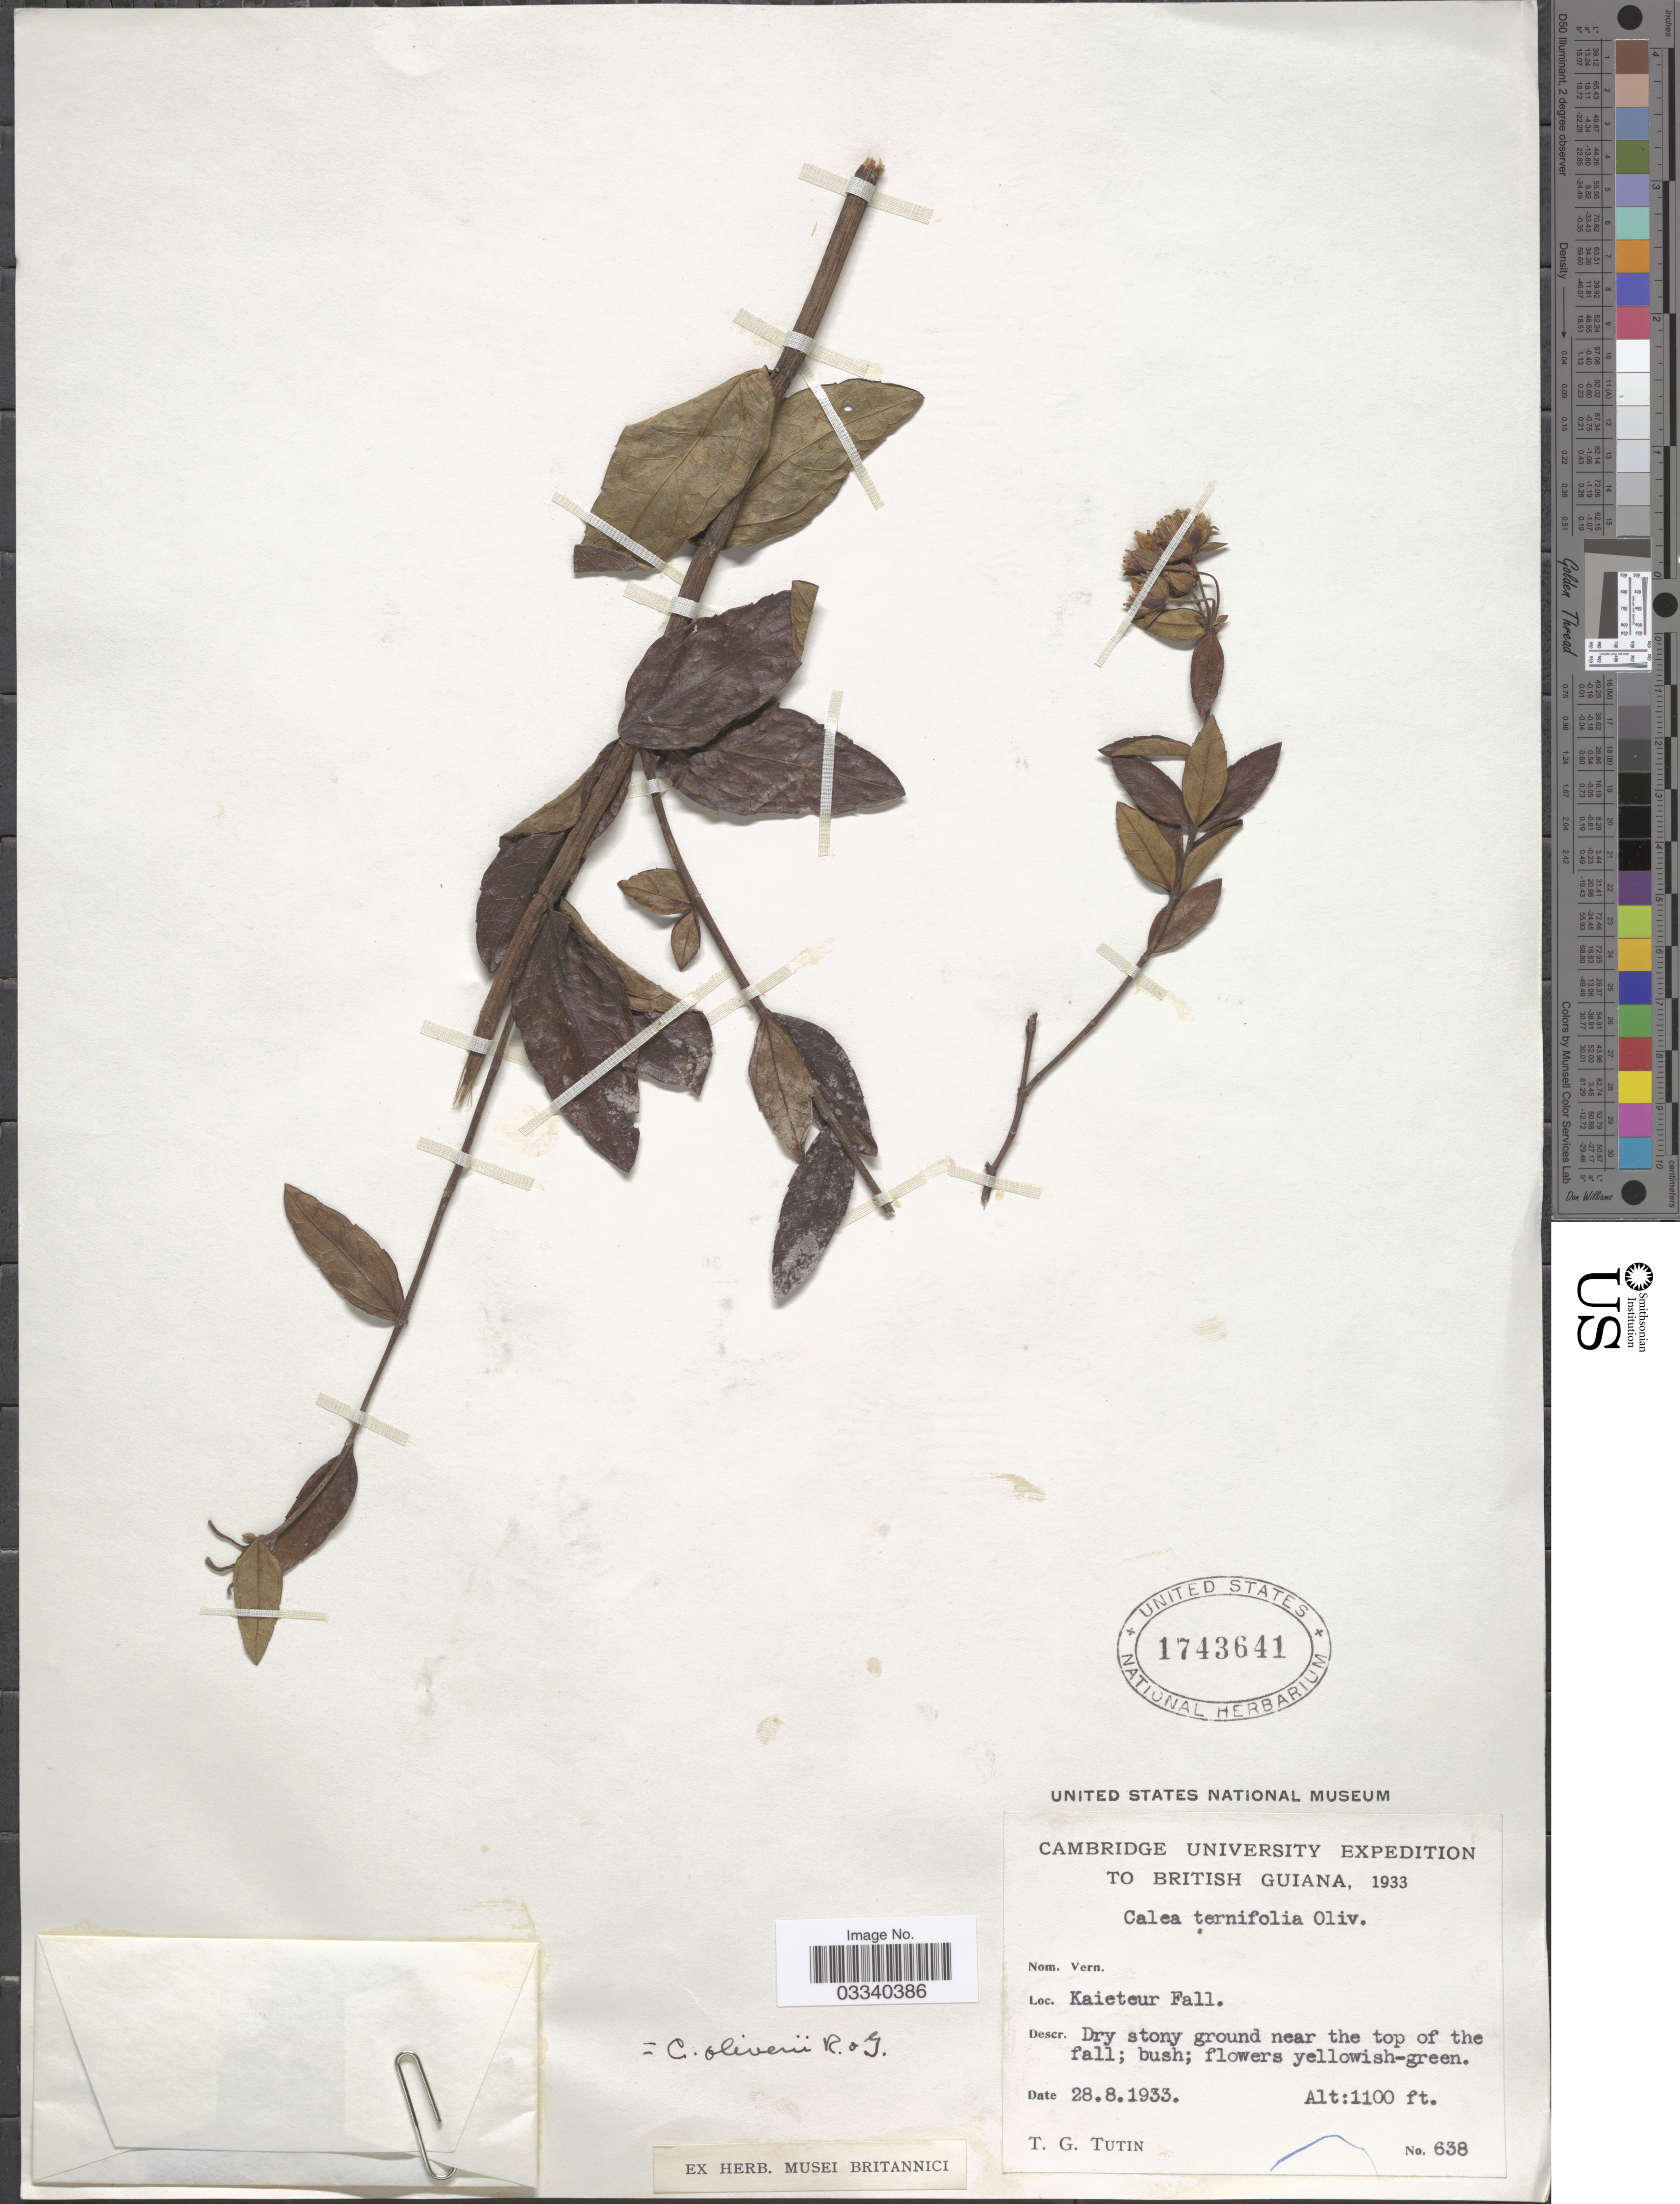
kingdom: Plantae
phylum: Tracheophyta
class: Magnoliopsida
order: Asterales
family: Asteraceae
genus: Calea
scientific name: Calea oliveri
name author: B.L. Rob. & Greenm.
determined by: Bueno, Vinicius Resende, (ICN), Universidade Federal do Rio Grande do Sul (BRAZIL)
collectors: T. G. Tutin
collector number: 638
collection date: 1933-08-28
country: Guyana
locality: British Guiana, Kaieteur Fall.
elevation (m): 335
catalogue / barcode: US 1743641